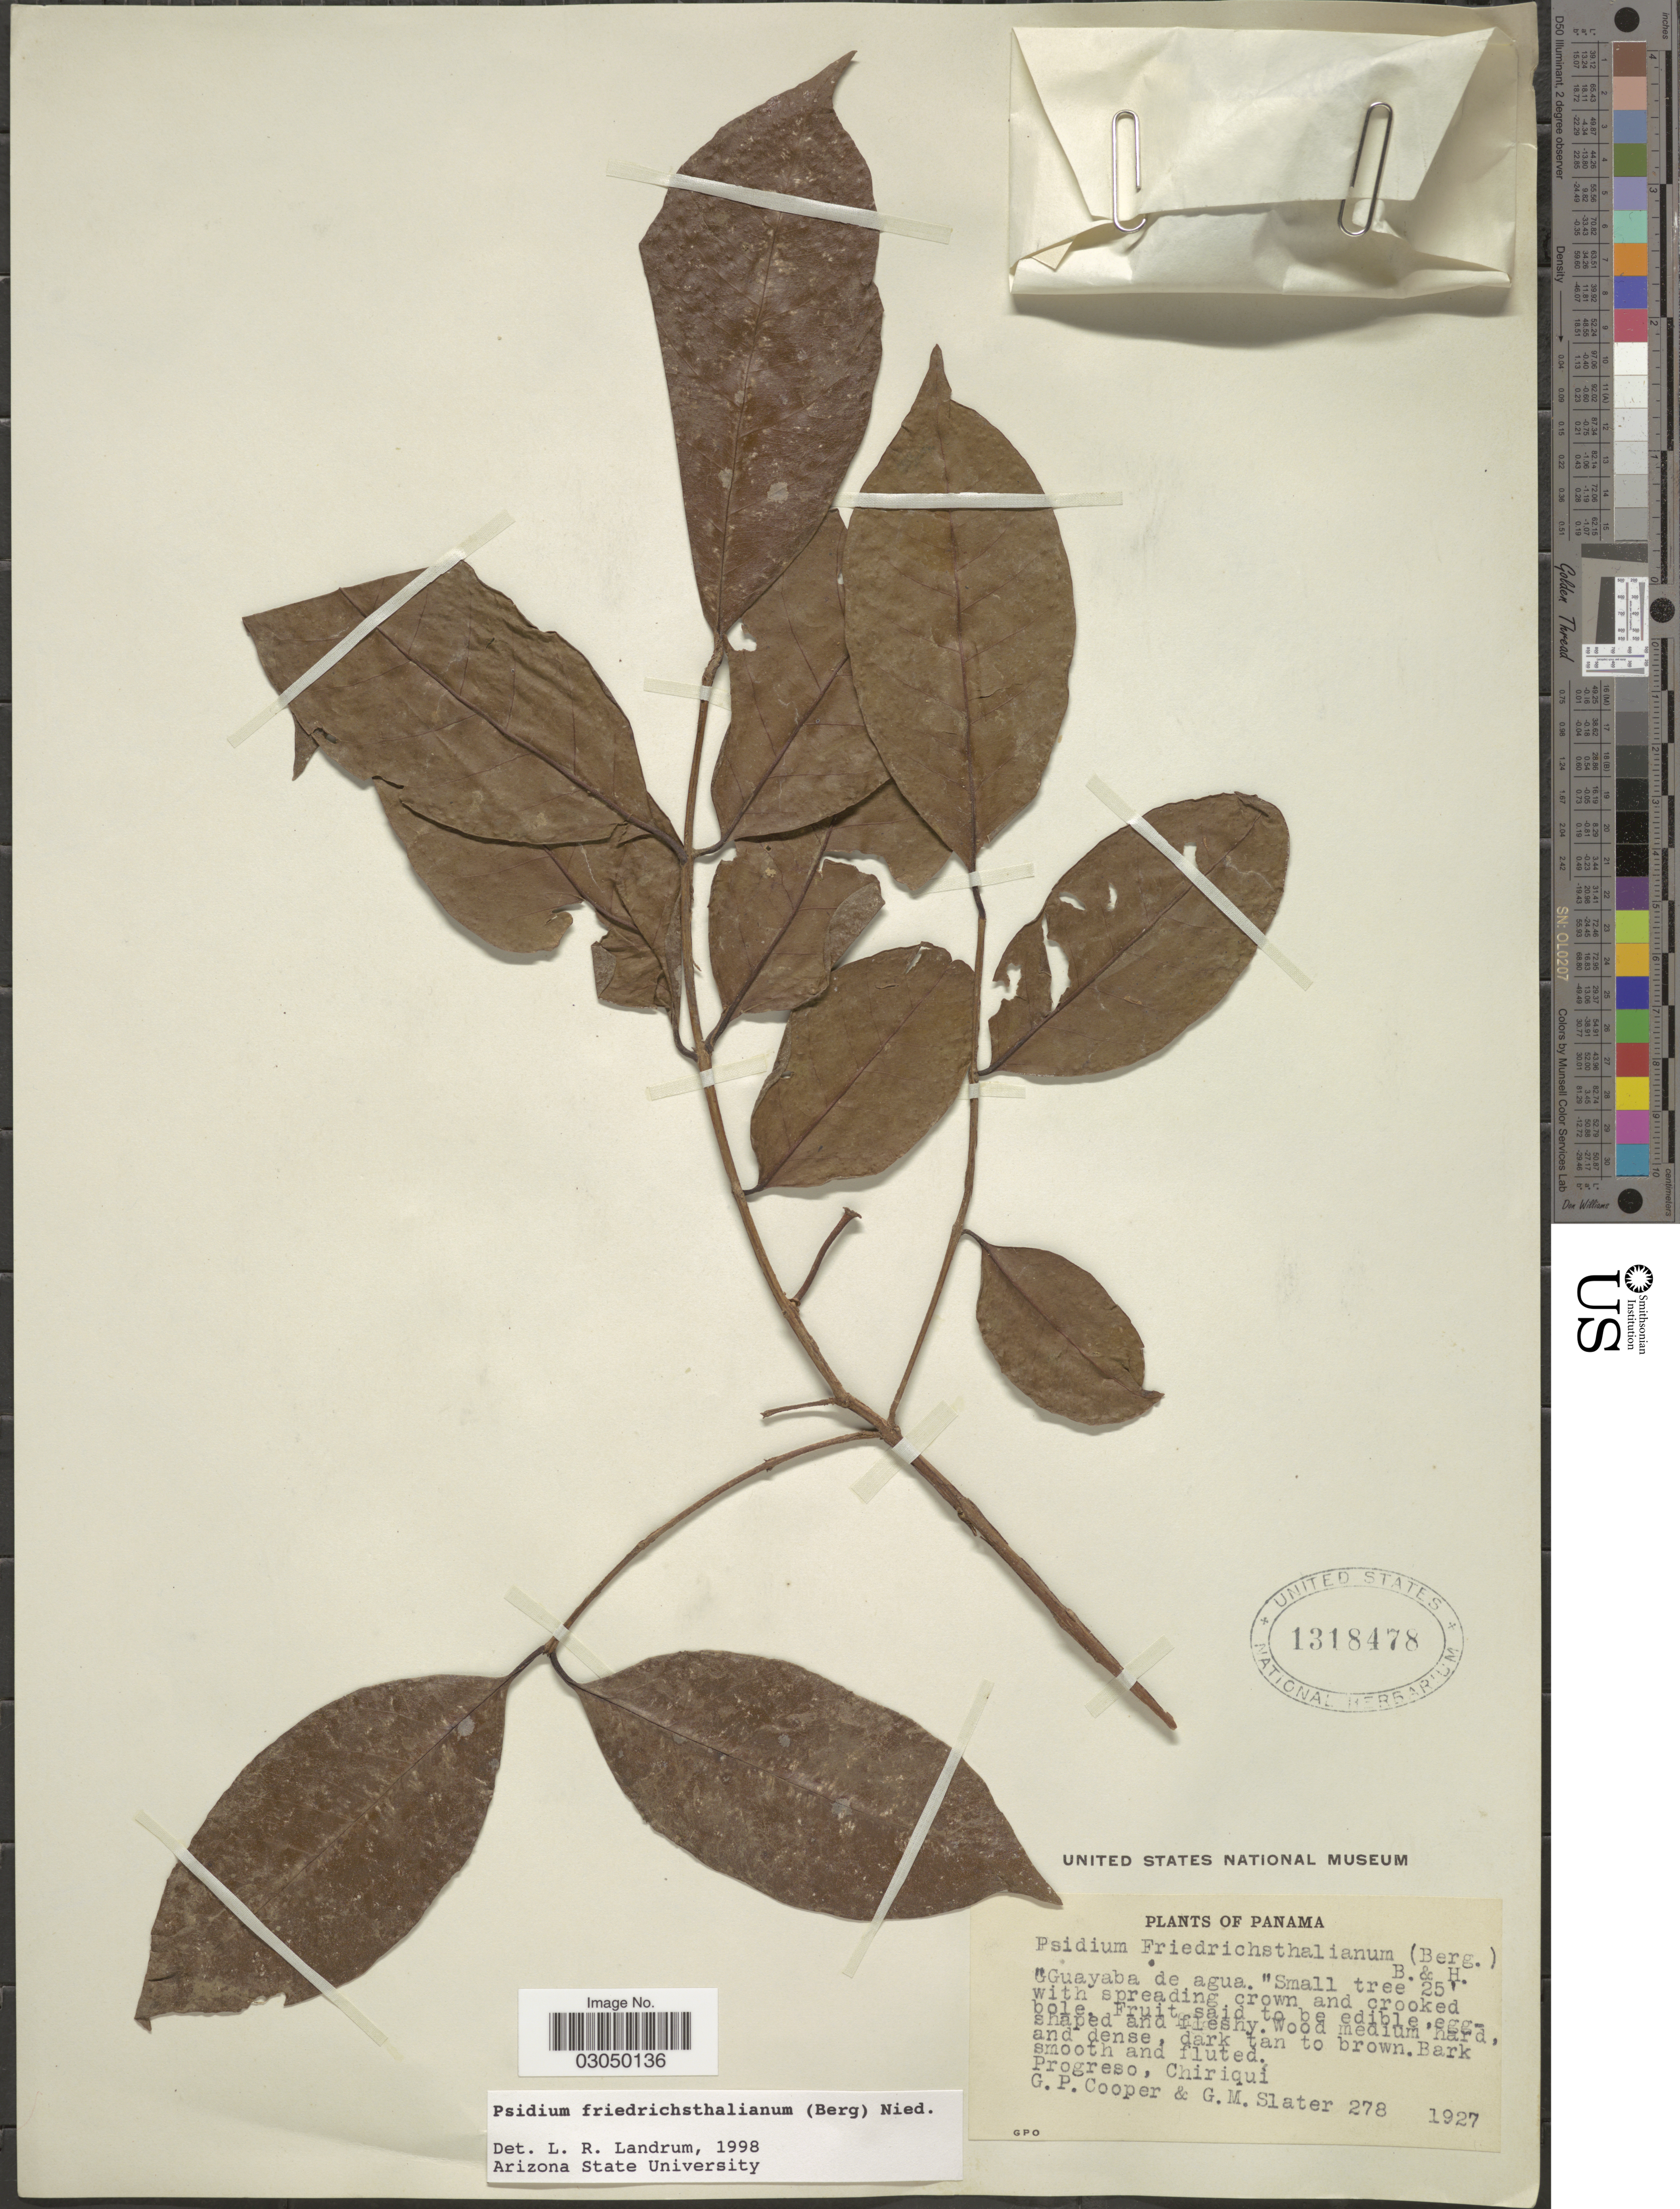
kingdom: Plantae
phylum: Tracheophyta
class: Magnoliopsida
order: Myrtales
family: Myrtaceae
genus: Psidium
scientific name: Psidium friedrichsthalianum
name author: (O. Berg) Nied.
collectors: G. Cooper & G. Slater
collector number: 278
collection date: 1927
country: Panama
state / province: Chiriqui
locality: Progreso.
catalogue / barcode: US 1318478